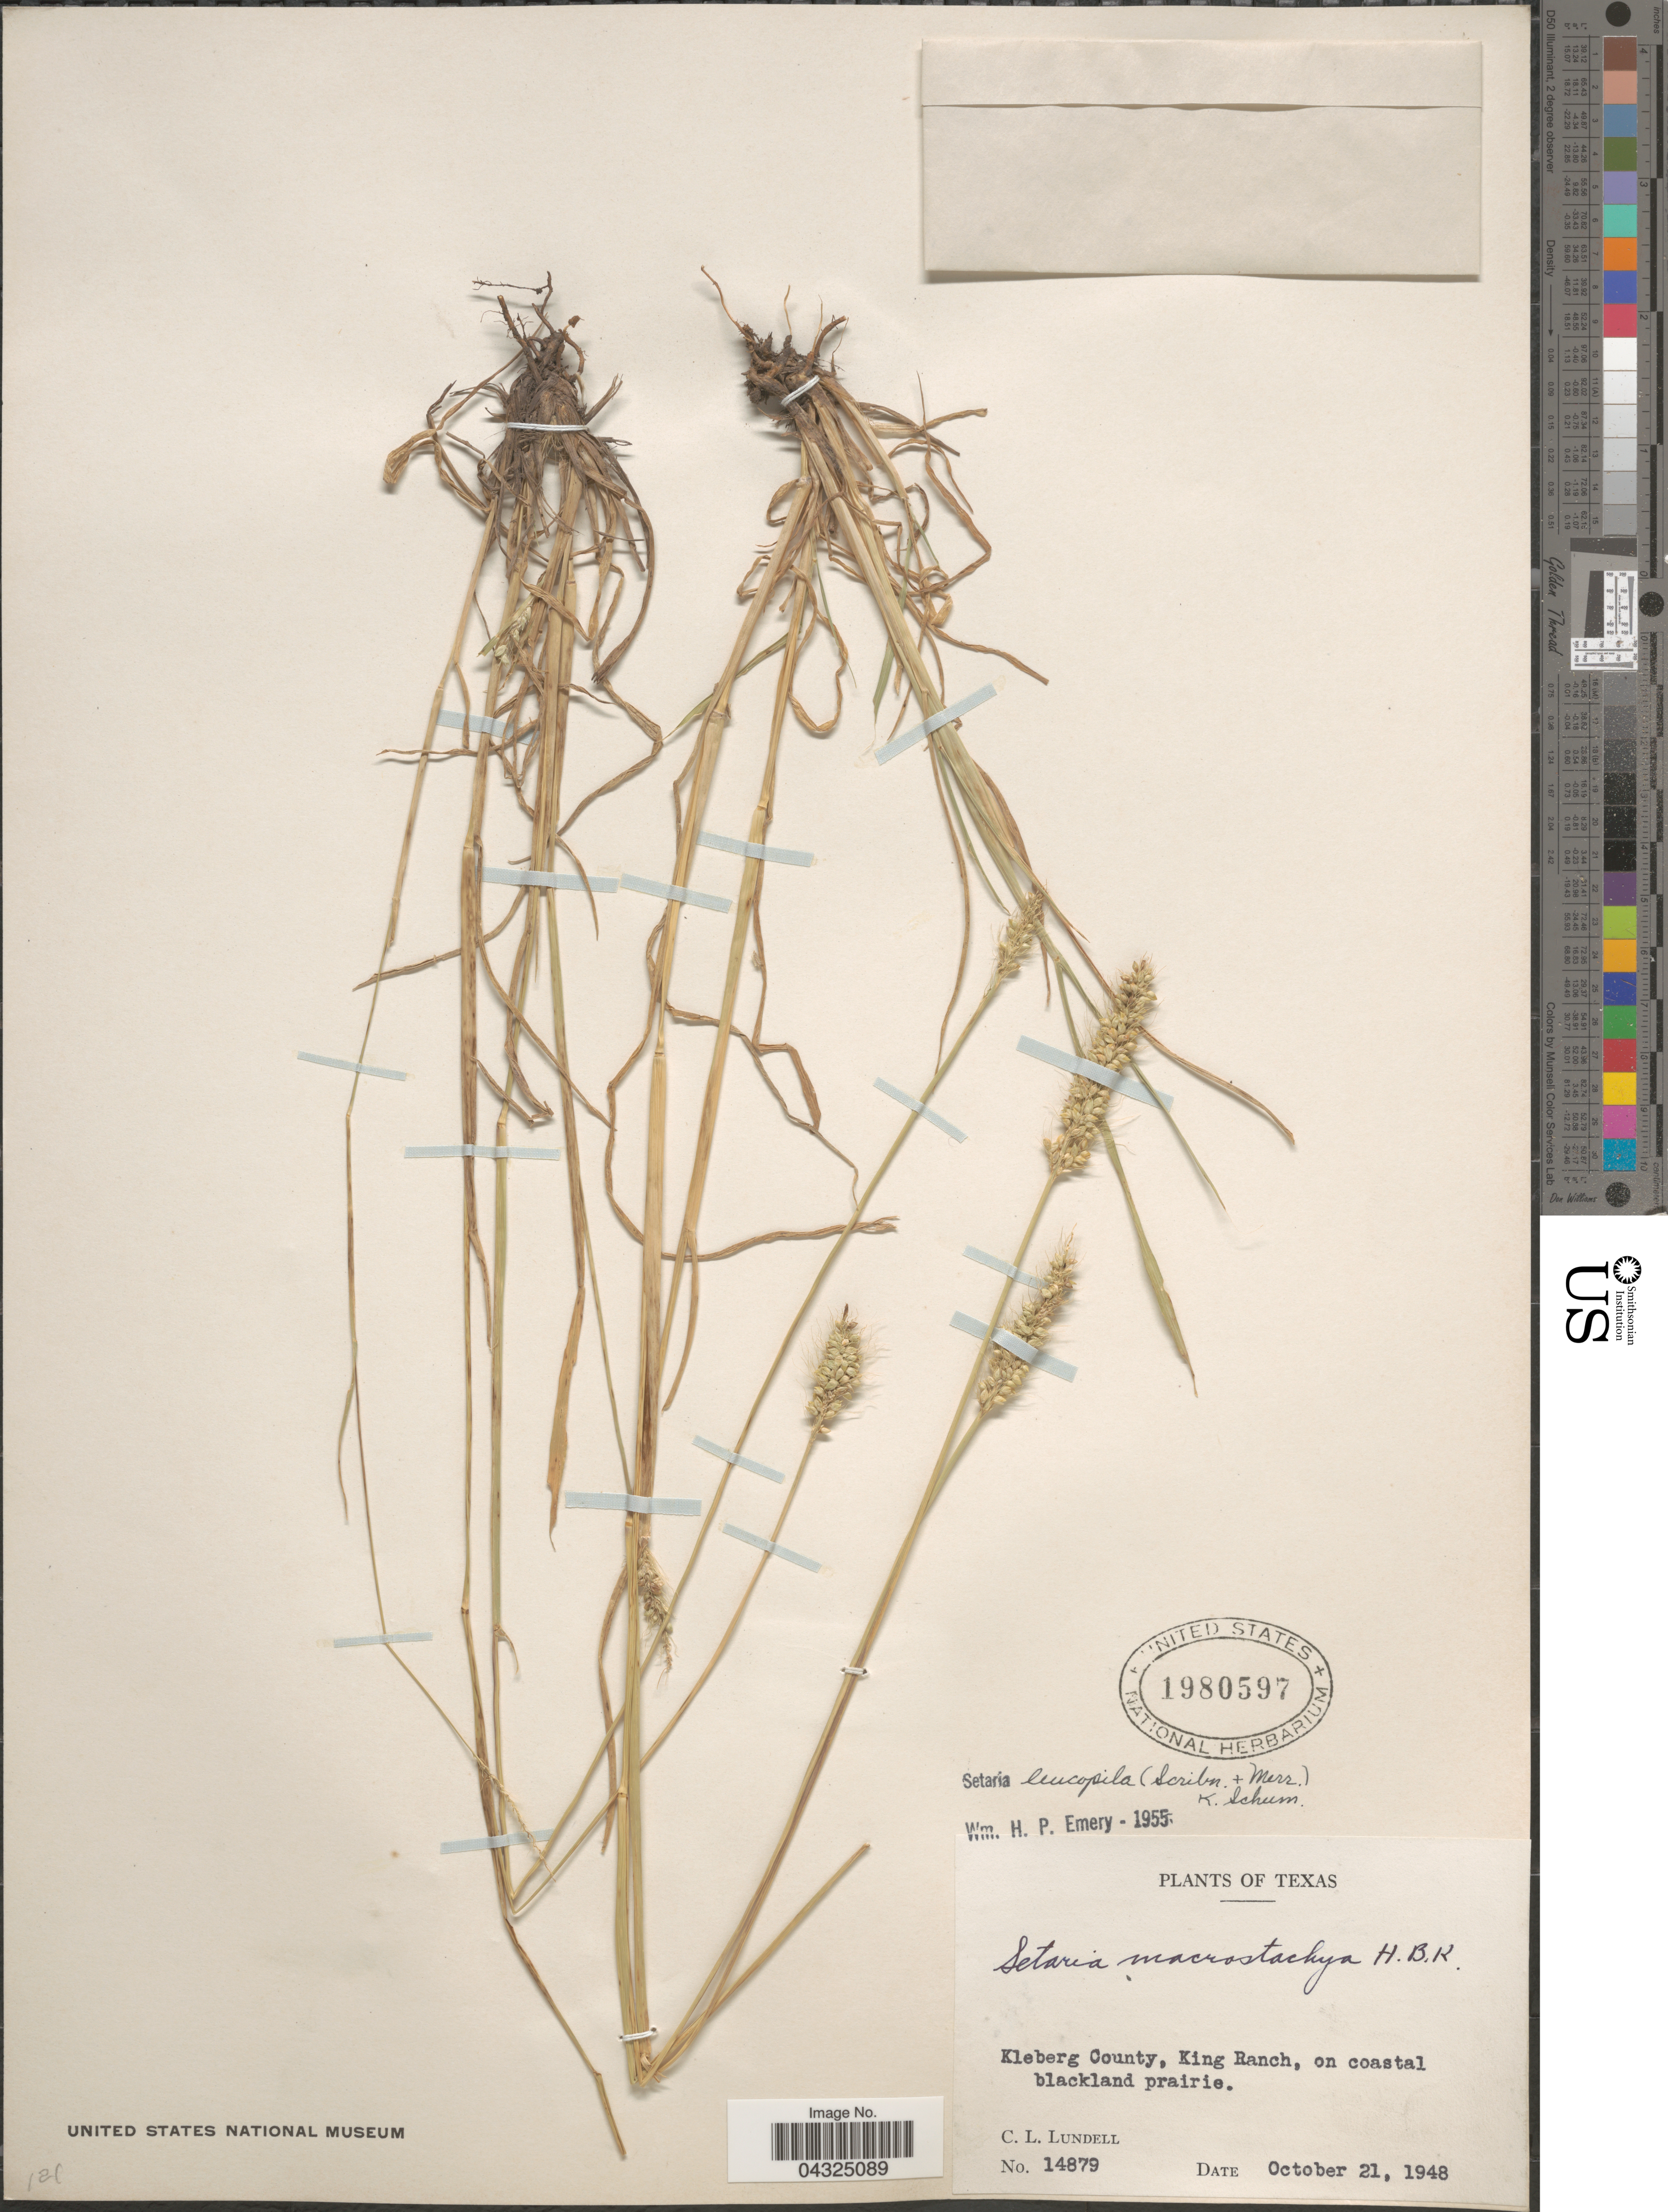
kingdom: Plantae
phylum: Tracheophyta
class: Liliopsida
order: Poales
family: Poaceae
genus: Setaria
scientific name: Setaria leucopila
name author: (Scribn. & Merr.) K. Schum.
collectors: C. L. Lundell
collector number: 14879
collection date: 1948-10-21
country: United States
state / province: Texas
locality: Kleberg County, King Ranch, on coastal backland prairie.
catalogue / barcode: US 1980597